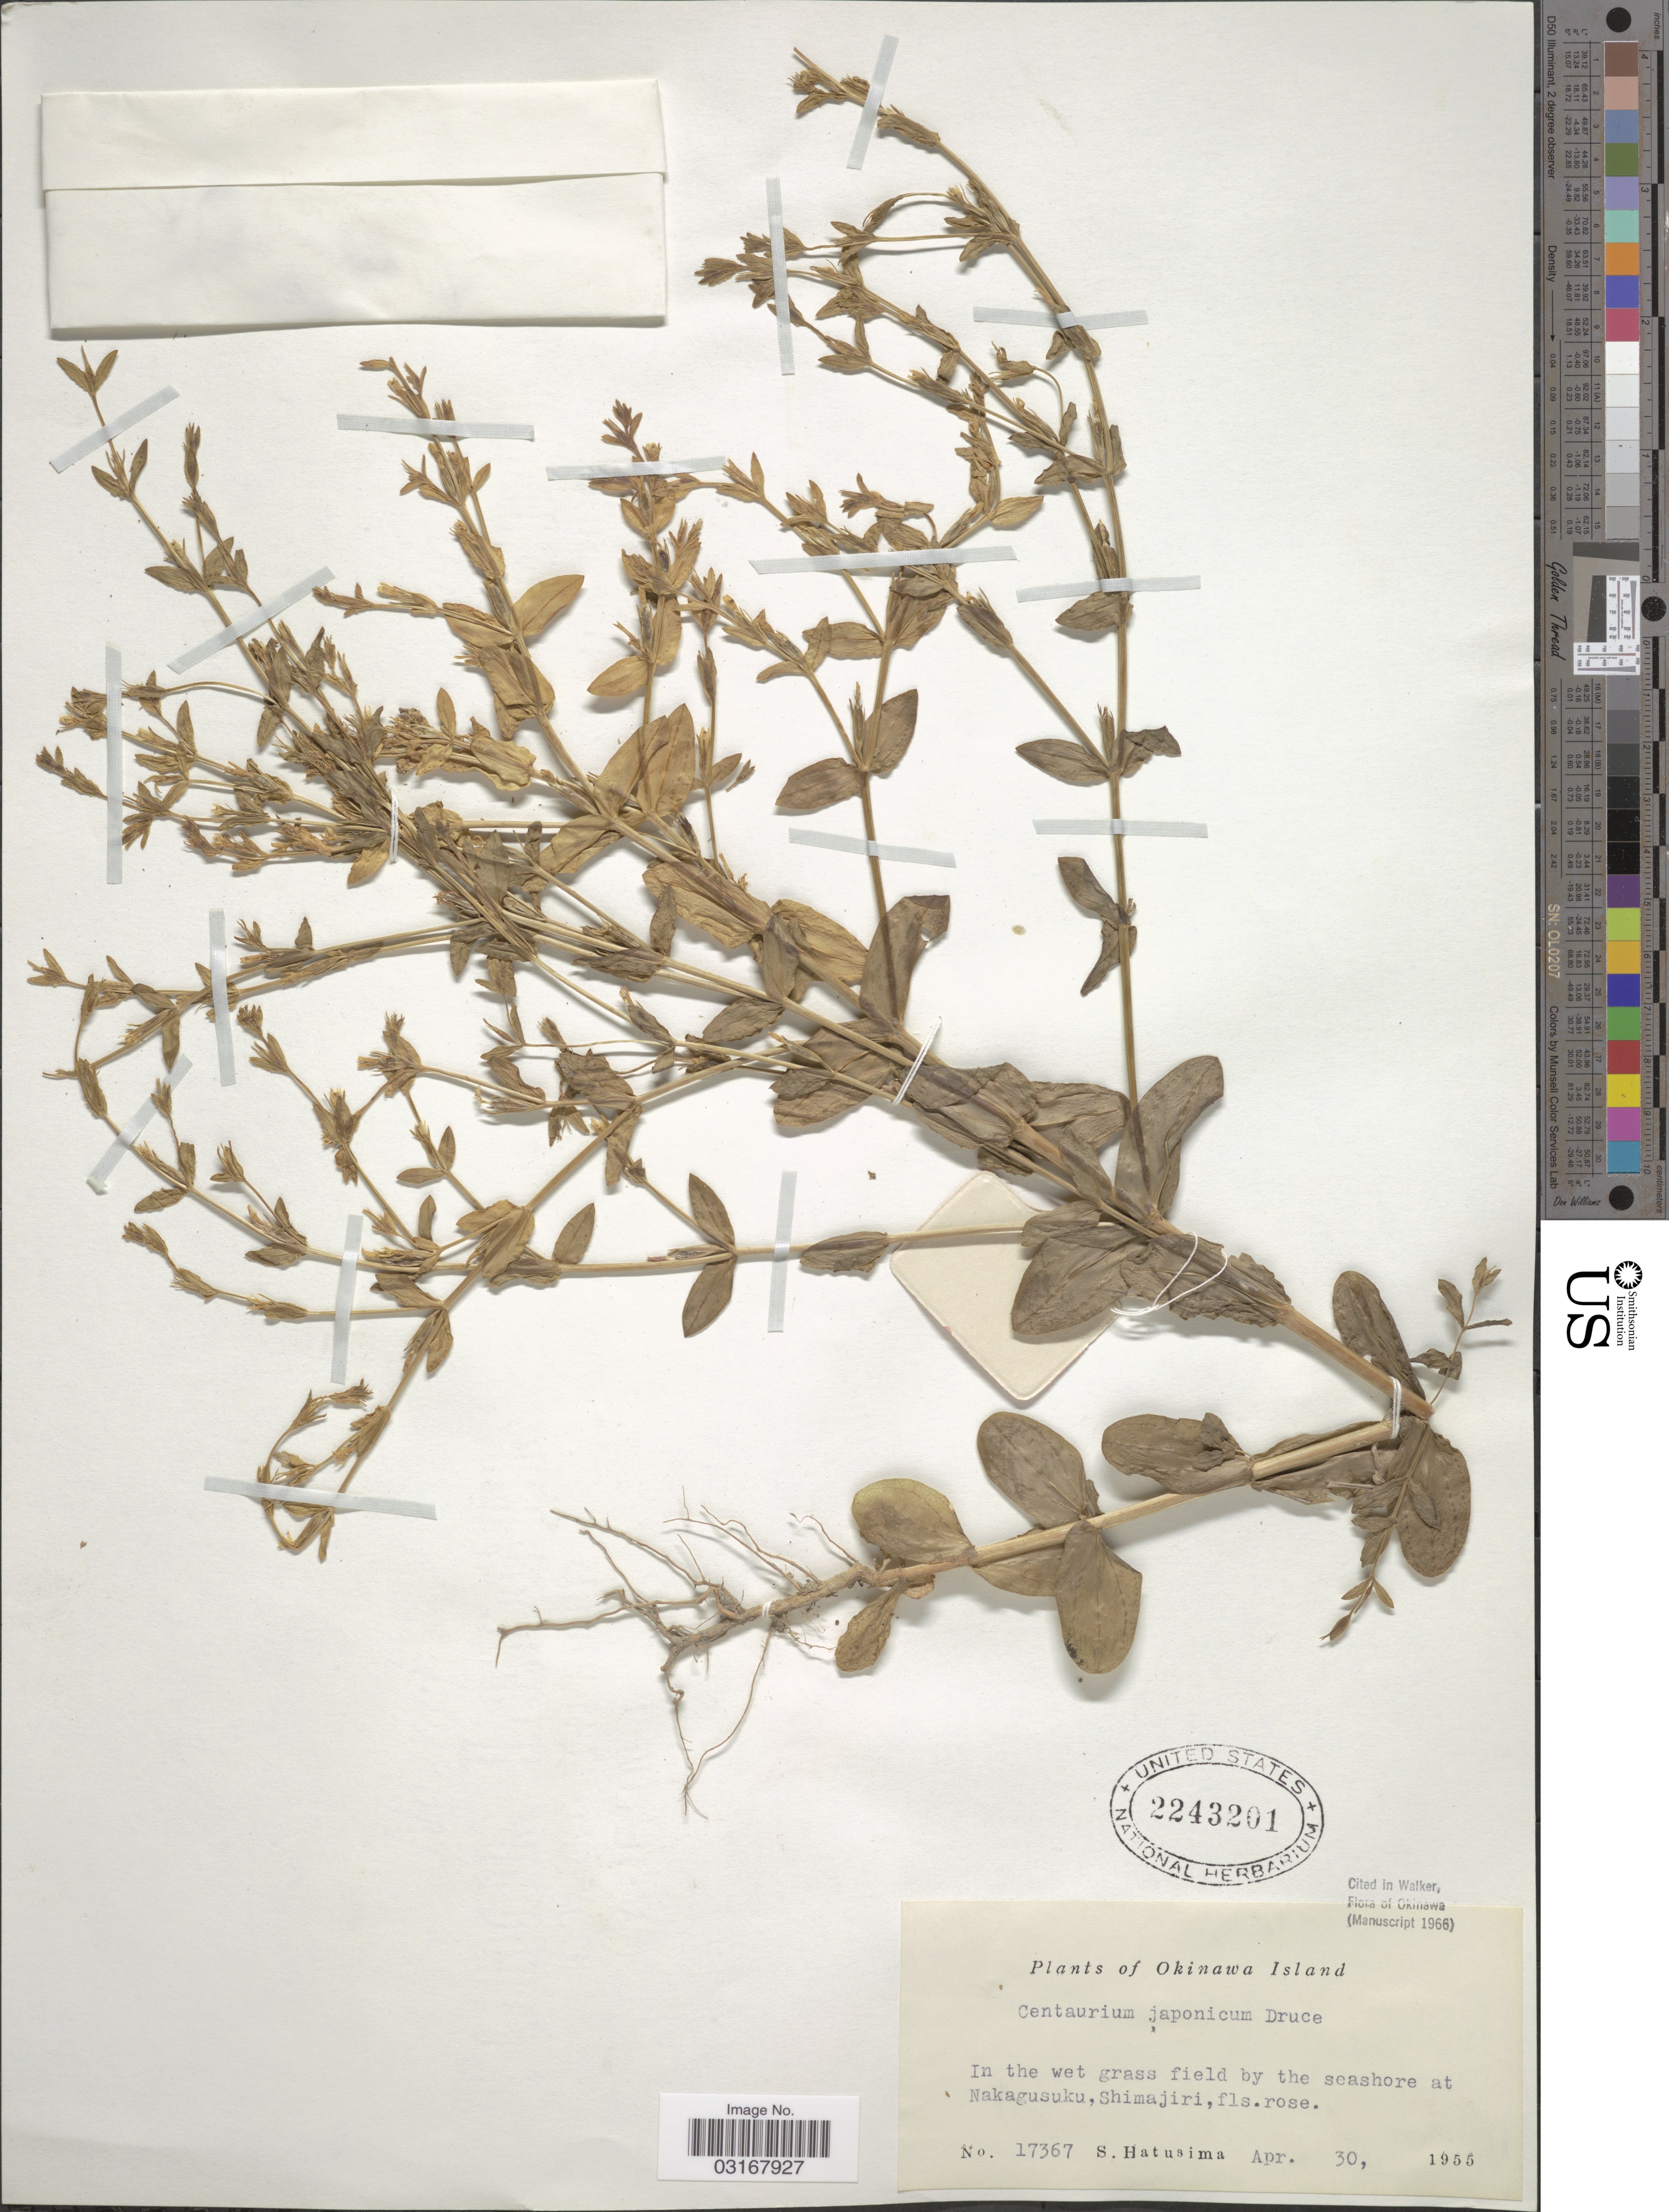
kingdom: Plantae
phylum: Tracheophyta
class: Magnoliopsida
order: Gentianales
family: Gentianaceae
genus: Centaurium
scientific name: Centaurium japonicum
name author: (Maxim.) Druce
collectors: S. Hatusima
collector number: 17367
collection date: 1955-04-30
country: Japan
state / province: Okinawa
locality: Okinawa Island. In the wet grass field by the seashore at Nakagusuku, Shimajiri.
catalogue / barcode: US 2243201